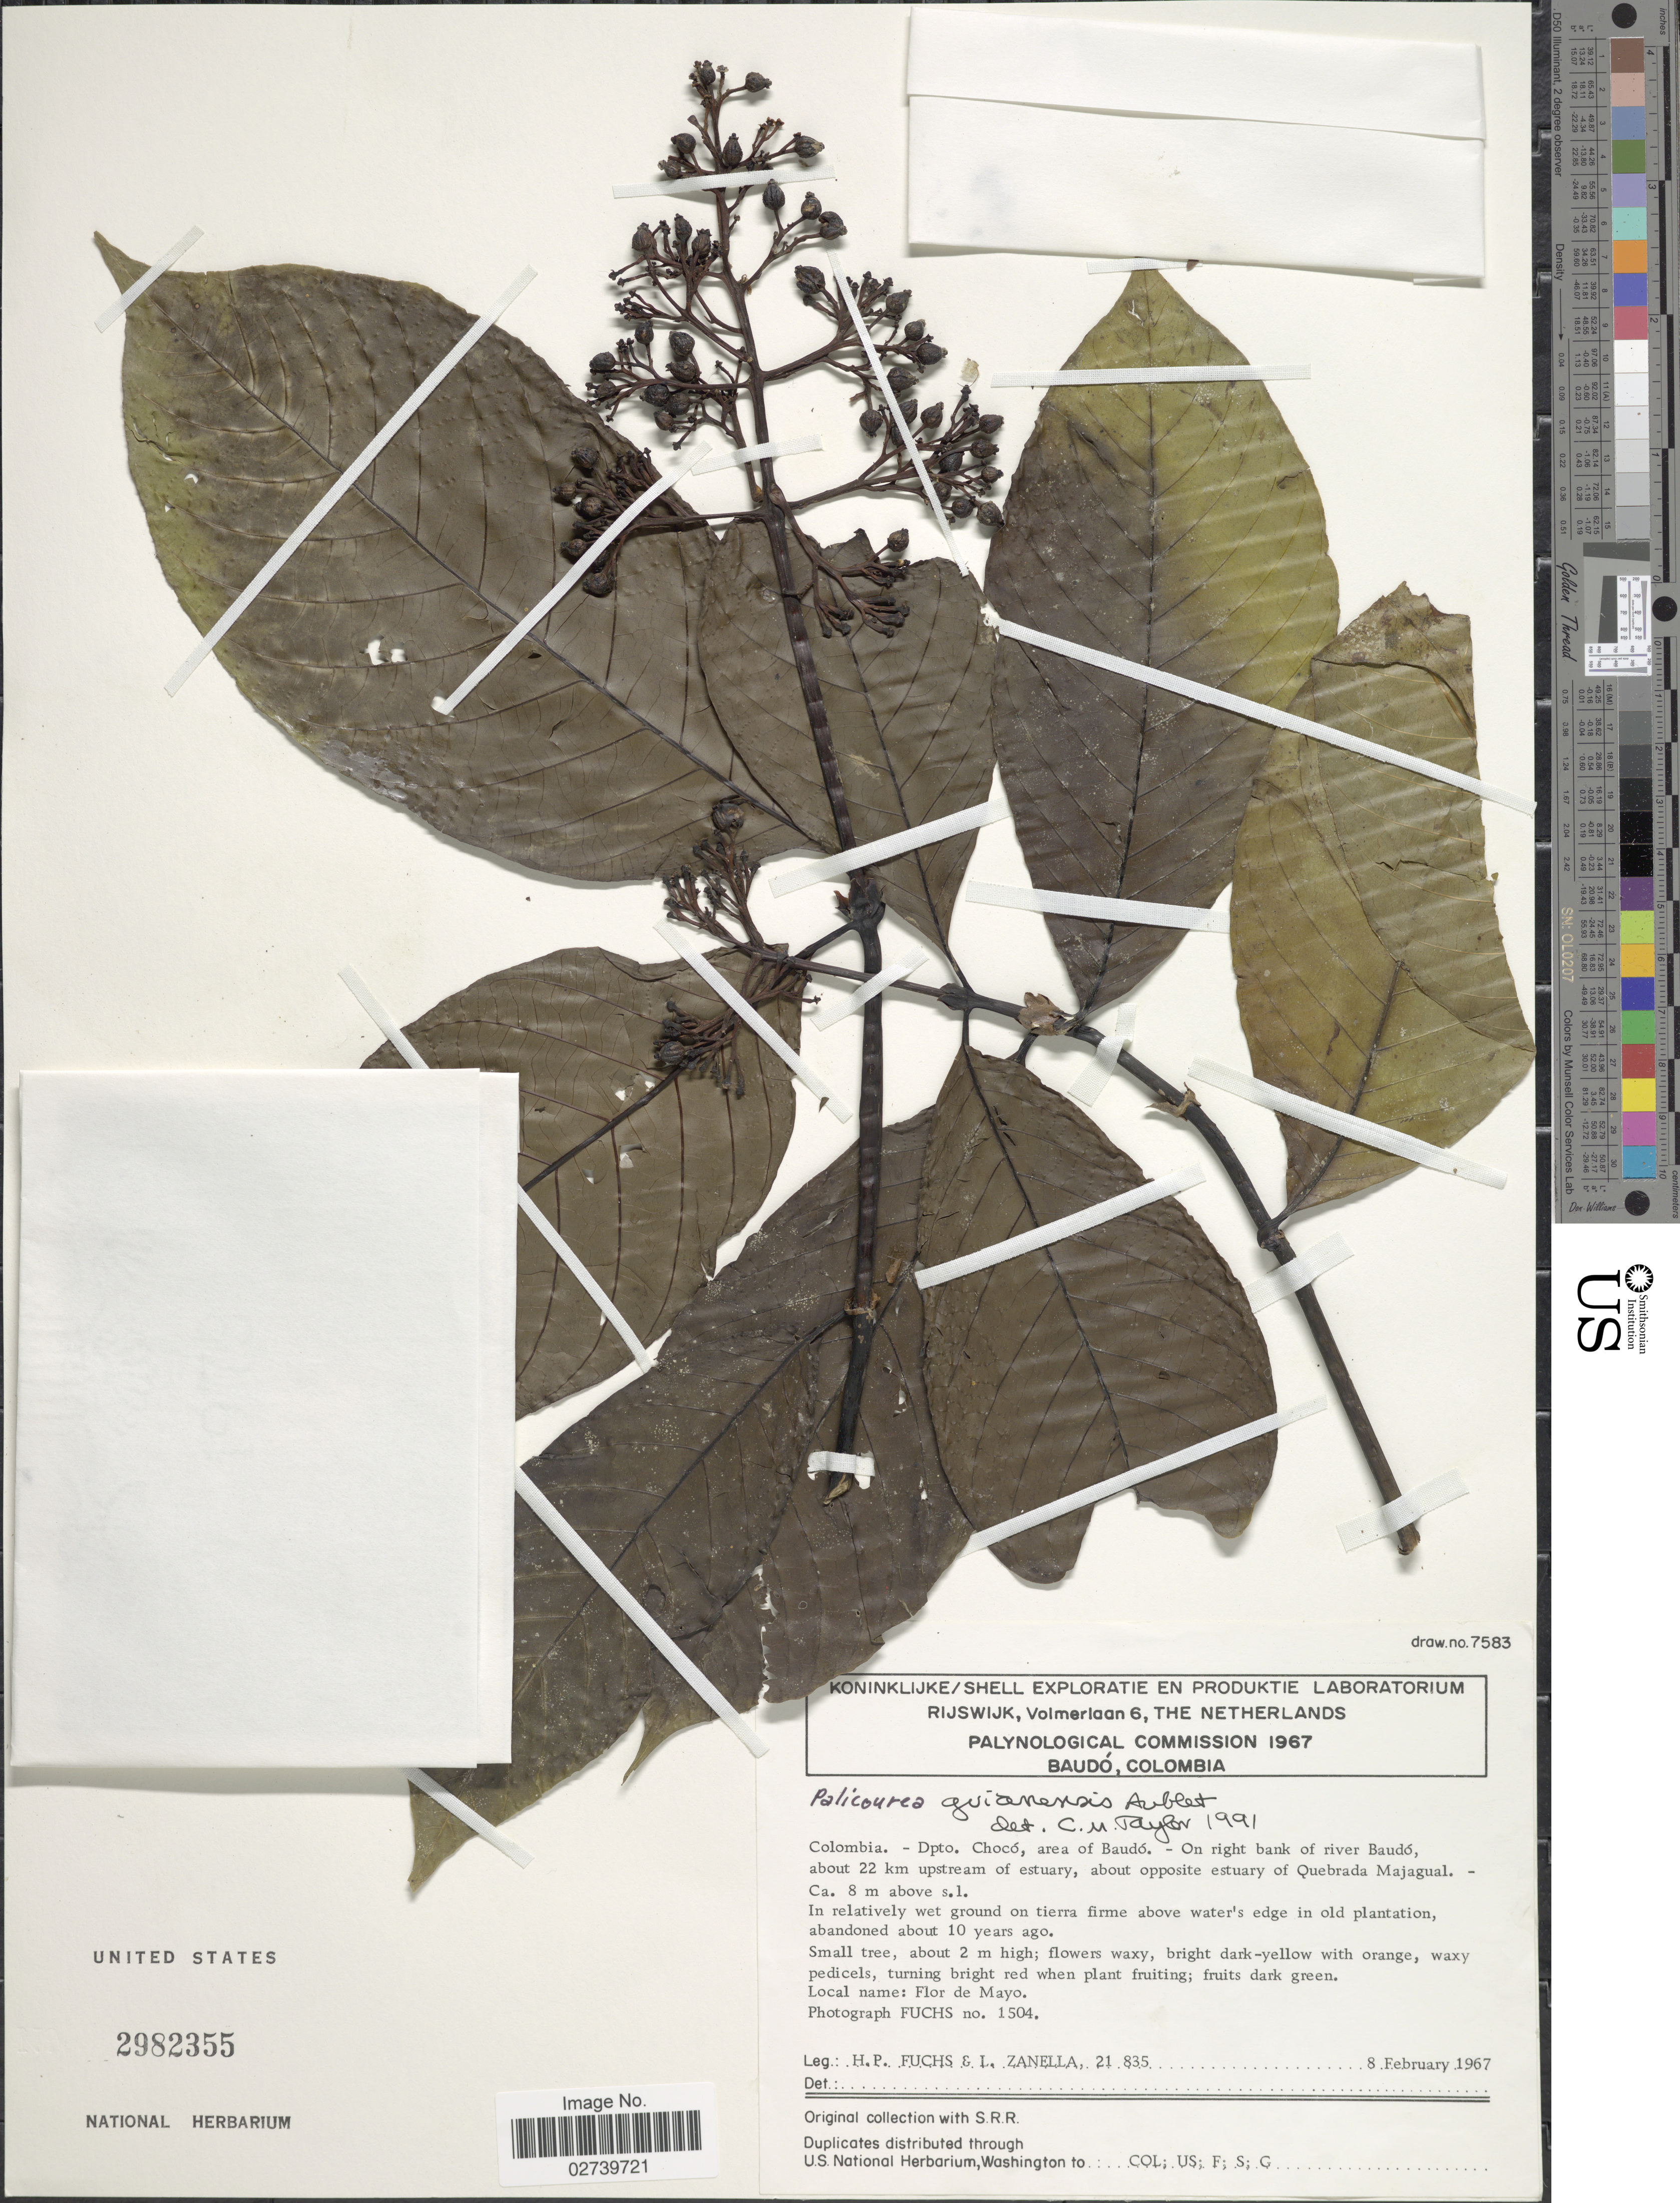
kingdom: Plantae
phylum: Tracheophyta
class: Magnoliopsida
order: Gentianales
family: Rubiaceae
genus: Palicourea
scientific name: Palicourea guianensis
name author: Aubl.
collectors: H. P. Fuchs & L. Zanella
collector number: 21835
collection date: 1967-02-08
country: Colombia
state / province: Chocó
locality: Area of Baudó. - On right bank of river Baudó, about 22 km upstream of estuary, about opposite estuary of Quebrada Majagual.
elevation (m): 8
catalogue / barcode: US 2982355